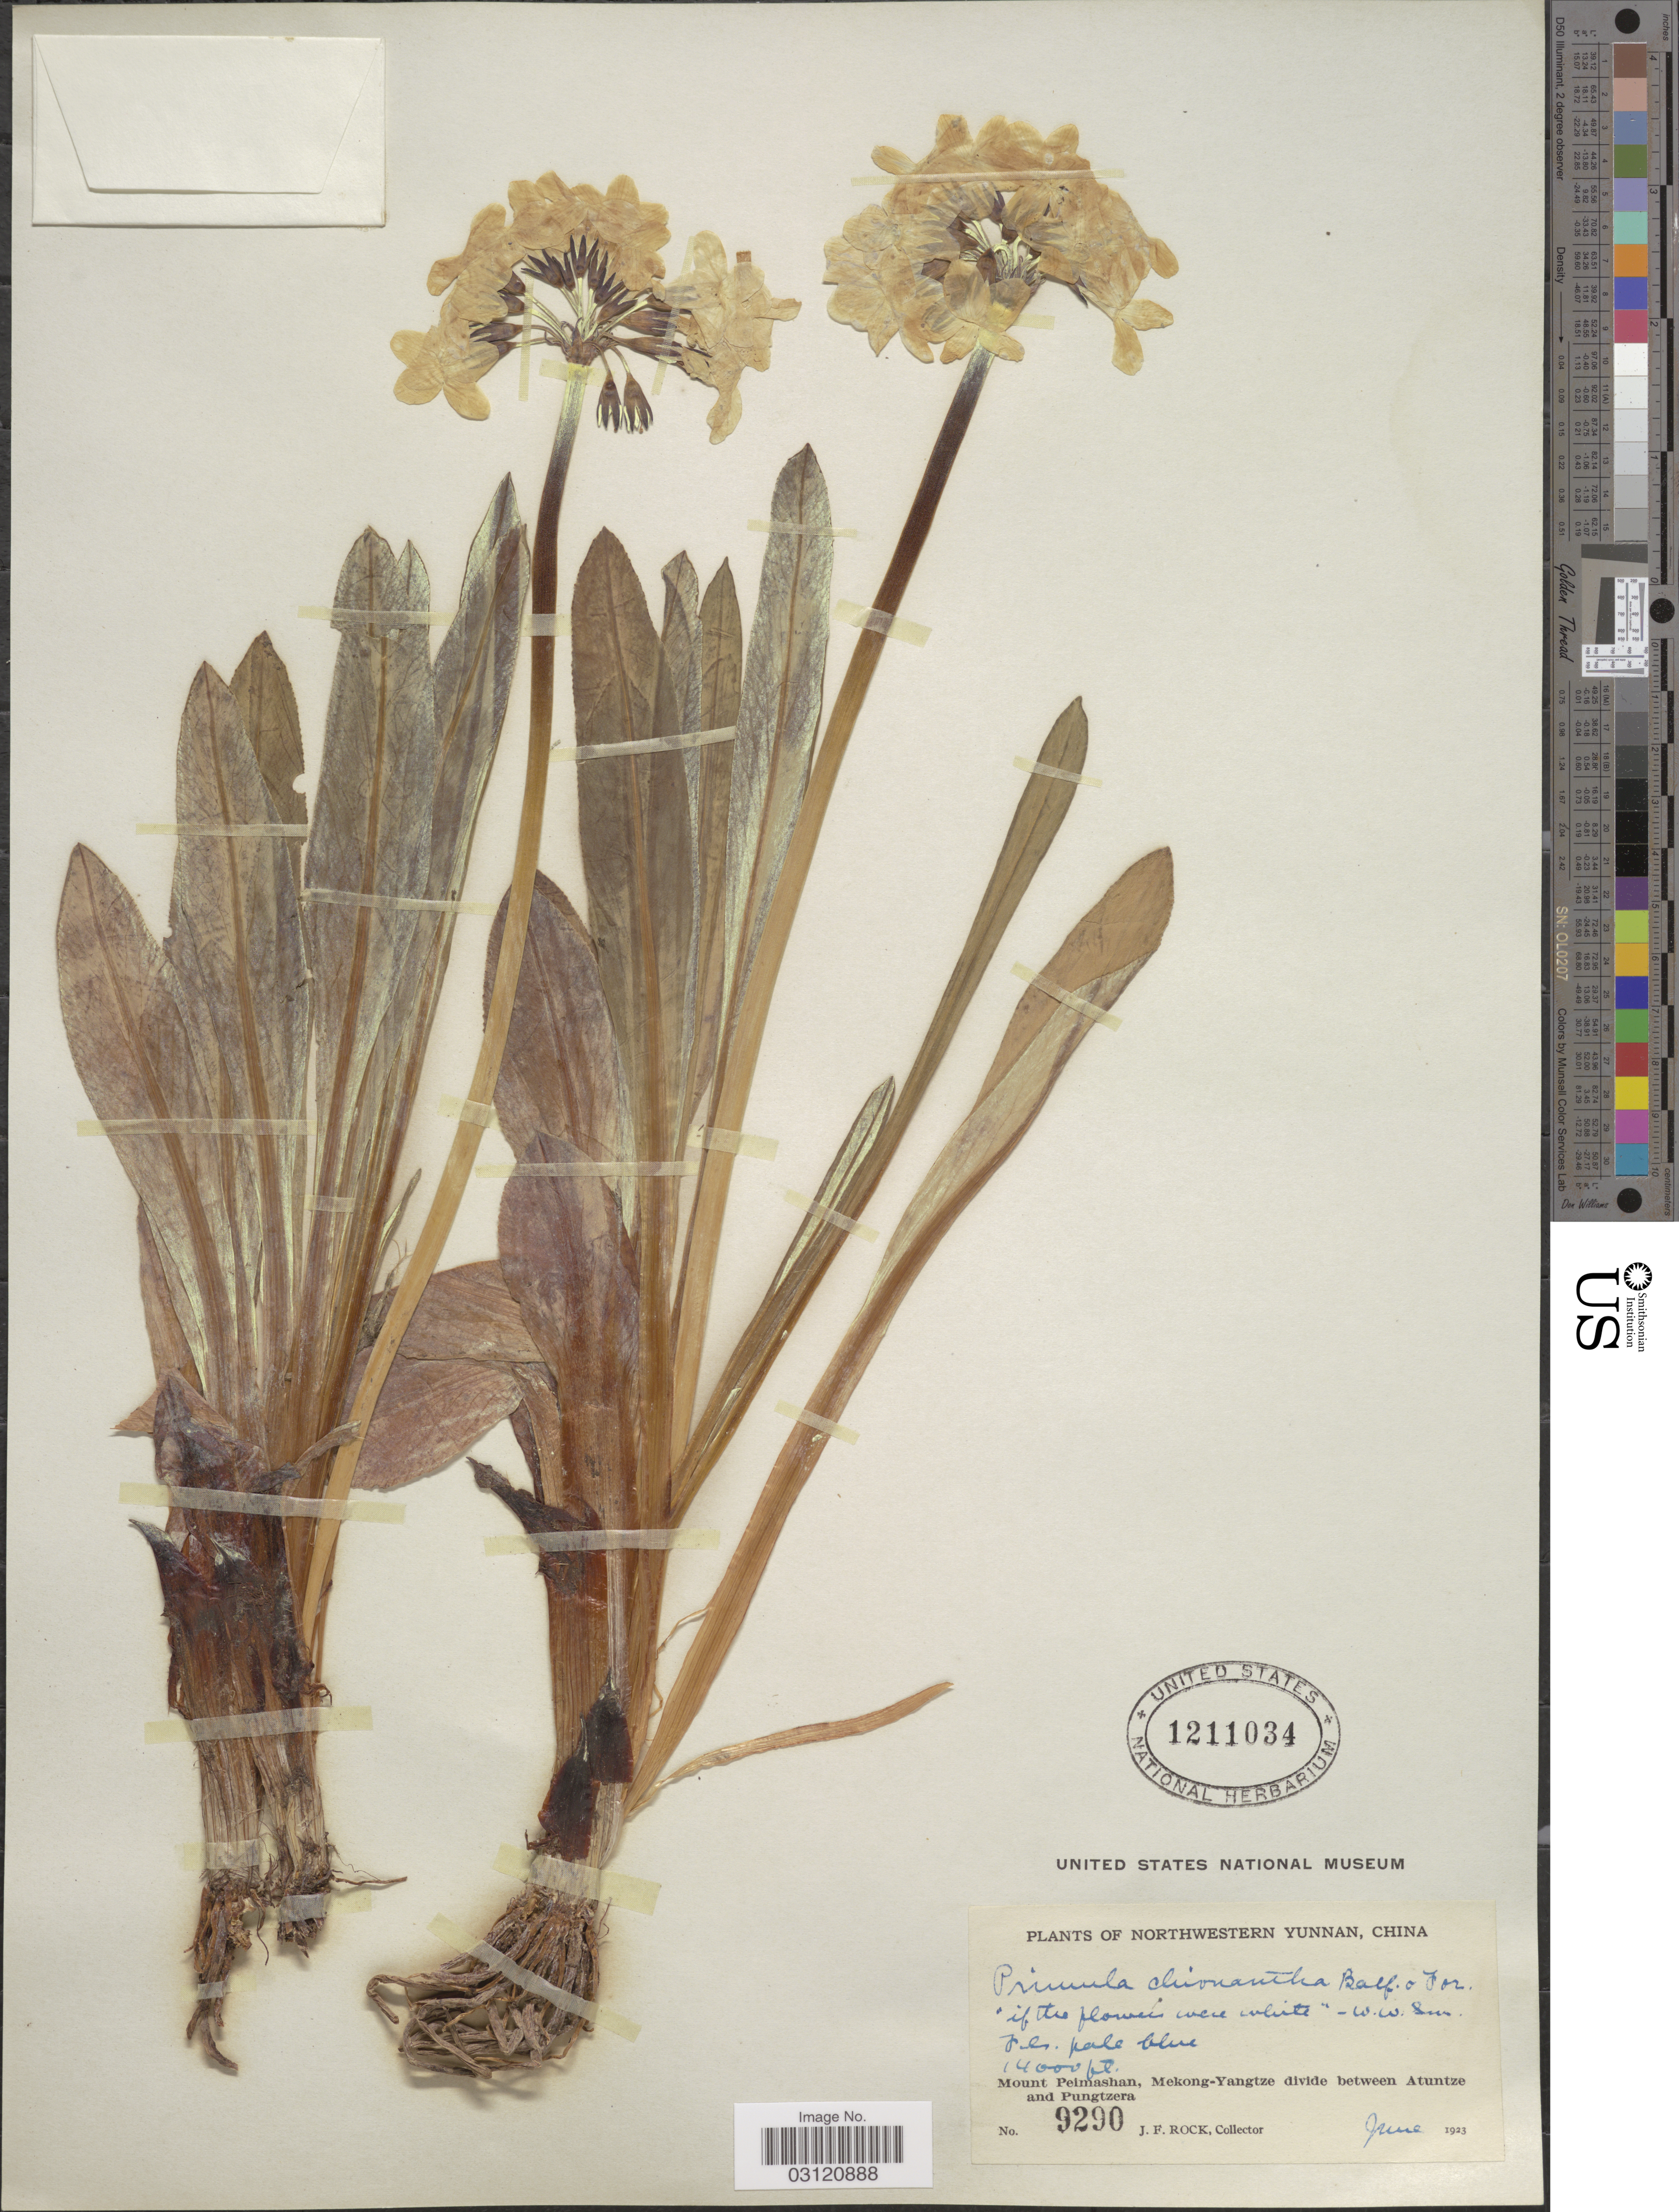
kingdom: Plantae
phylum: Tracheophyta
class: Magnoliopsida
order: Ericales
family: Primulaceae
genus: Primula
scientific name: Primula chionantha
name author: Balf. f. & Forrest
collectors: J. Rock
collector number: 9290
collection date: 1923-06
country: China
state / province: Yunnan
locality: Northwestern Yunnan. Mount Peimashan, Mekong-Yangtze divide between Atuntze and Pungtzera.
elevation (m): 4267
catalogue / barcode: US 1211034